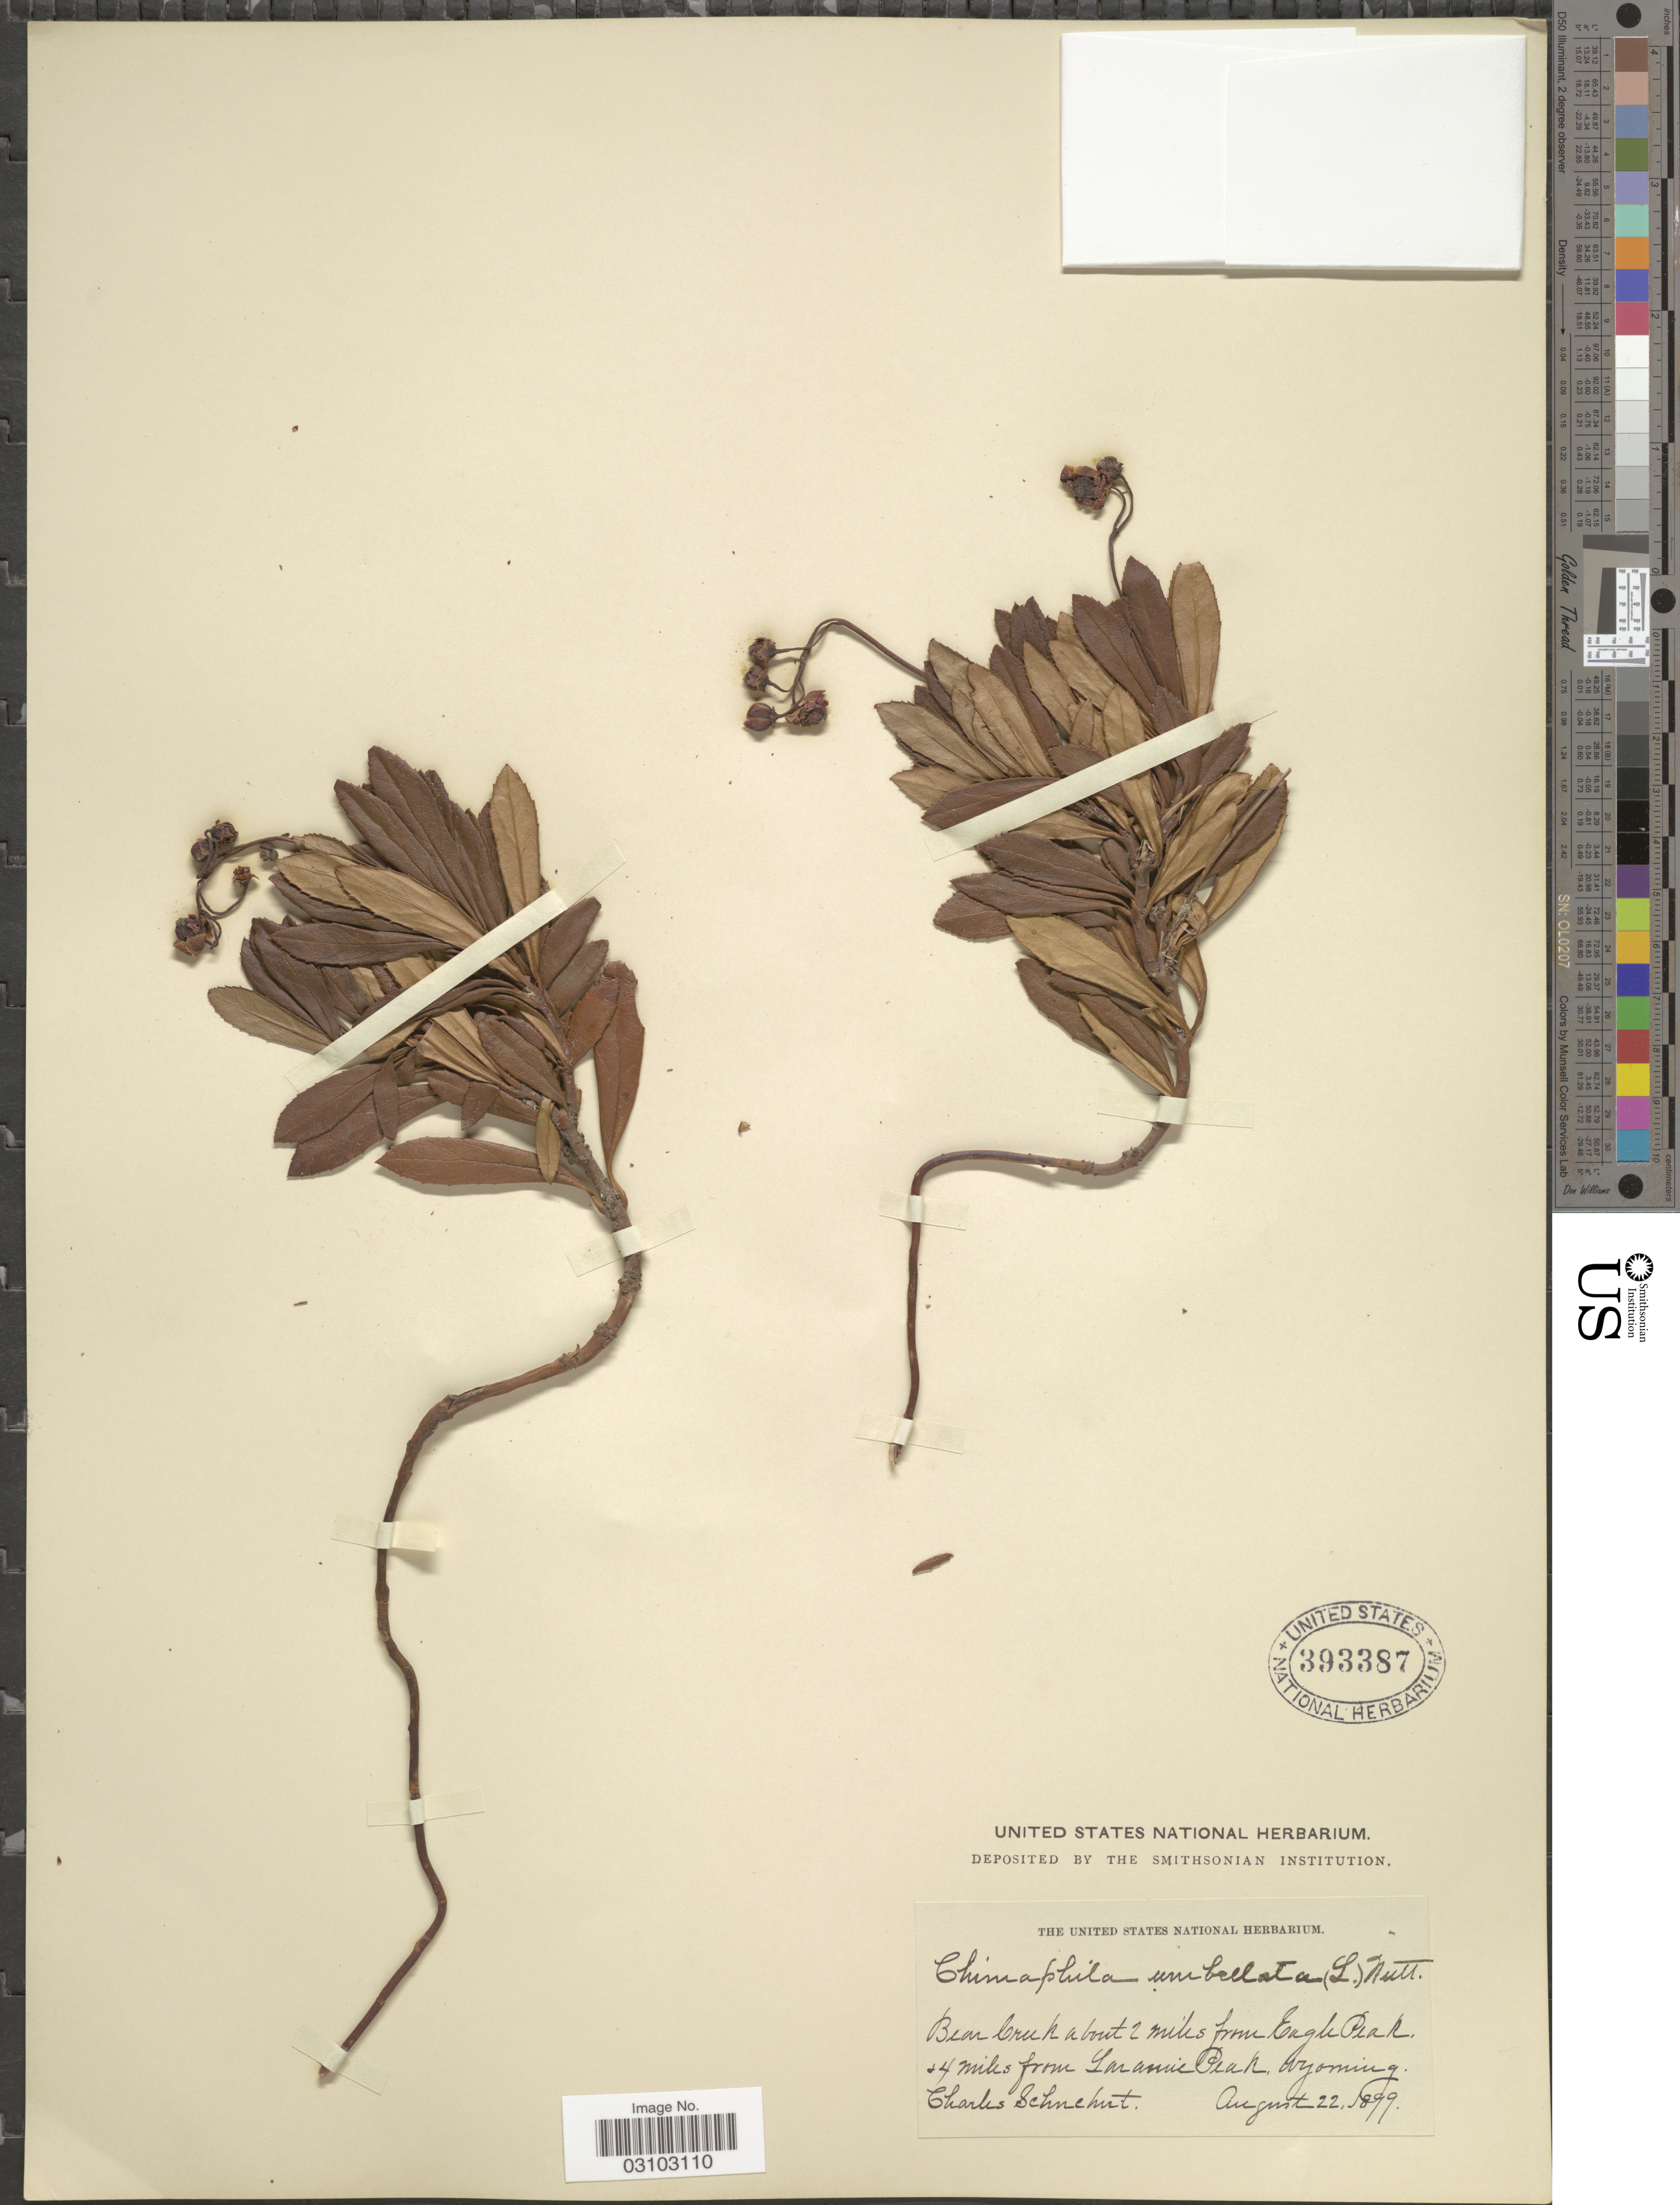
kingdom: Plantae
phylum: Tracheophyta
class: Magnoliopsida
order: Ericales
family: Ericaceae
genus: Chimaphila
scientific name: Chimaphila umbellata var. occidentalis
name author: (Rydb.) S.F. Blake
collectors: C. Schuchert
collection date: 1899-08-22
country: United States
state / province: Wyoming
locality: Bear Creek about 2 miles from Eagle Peak. 24 miles from Laramie Peak.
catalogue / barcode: US 393387